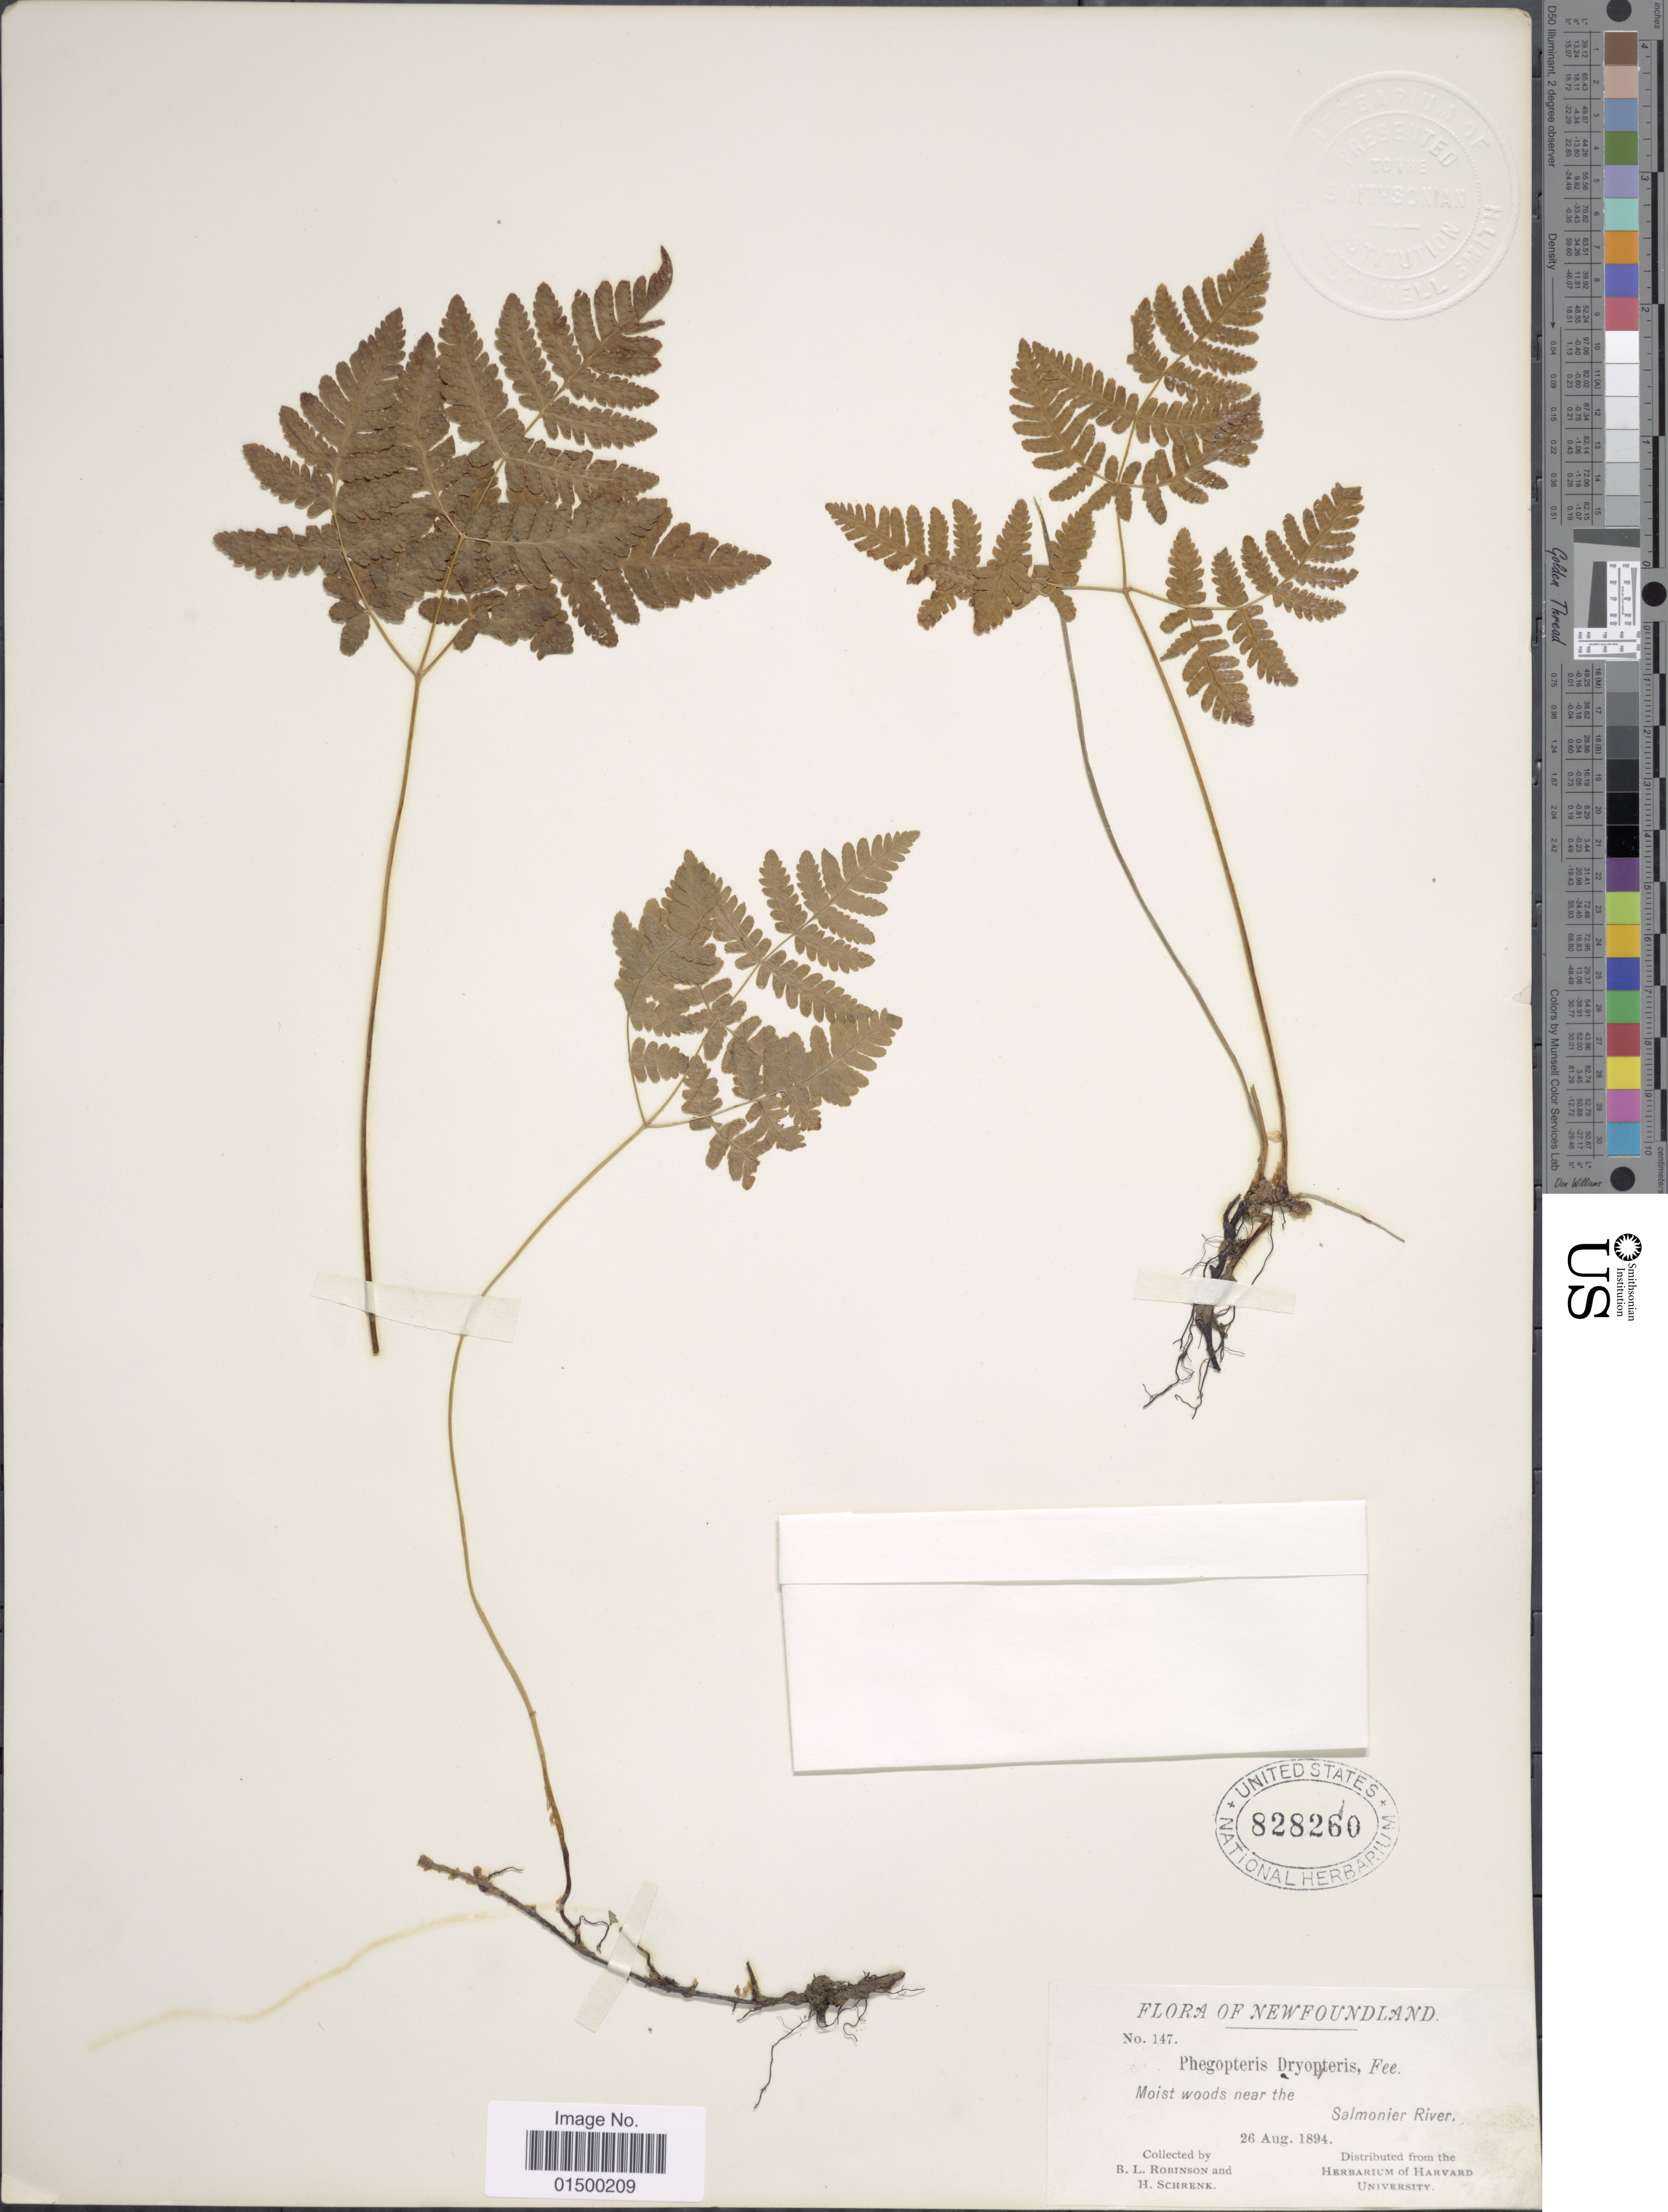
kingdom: Plantae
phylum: Tracheophyta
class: Polypodiopsida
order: Polypodiales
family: Cystopteridaceae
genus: Gymnocarpium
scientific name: Gymnocarpium disjunctum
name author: (Rupr.) Ching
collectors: B. L. Robinson & H. v. Schrenk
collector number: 147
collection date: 1894-08-26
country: Canada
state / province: Newfoundland and Labrador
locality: Moist wood near the Salmonier River.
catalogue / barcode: US 828260